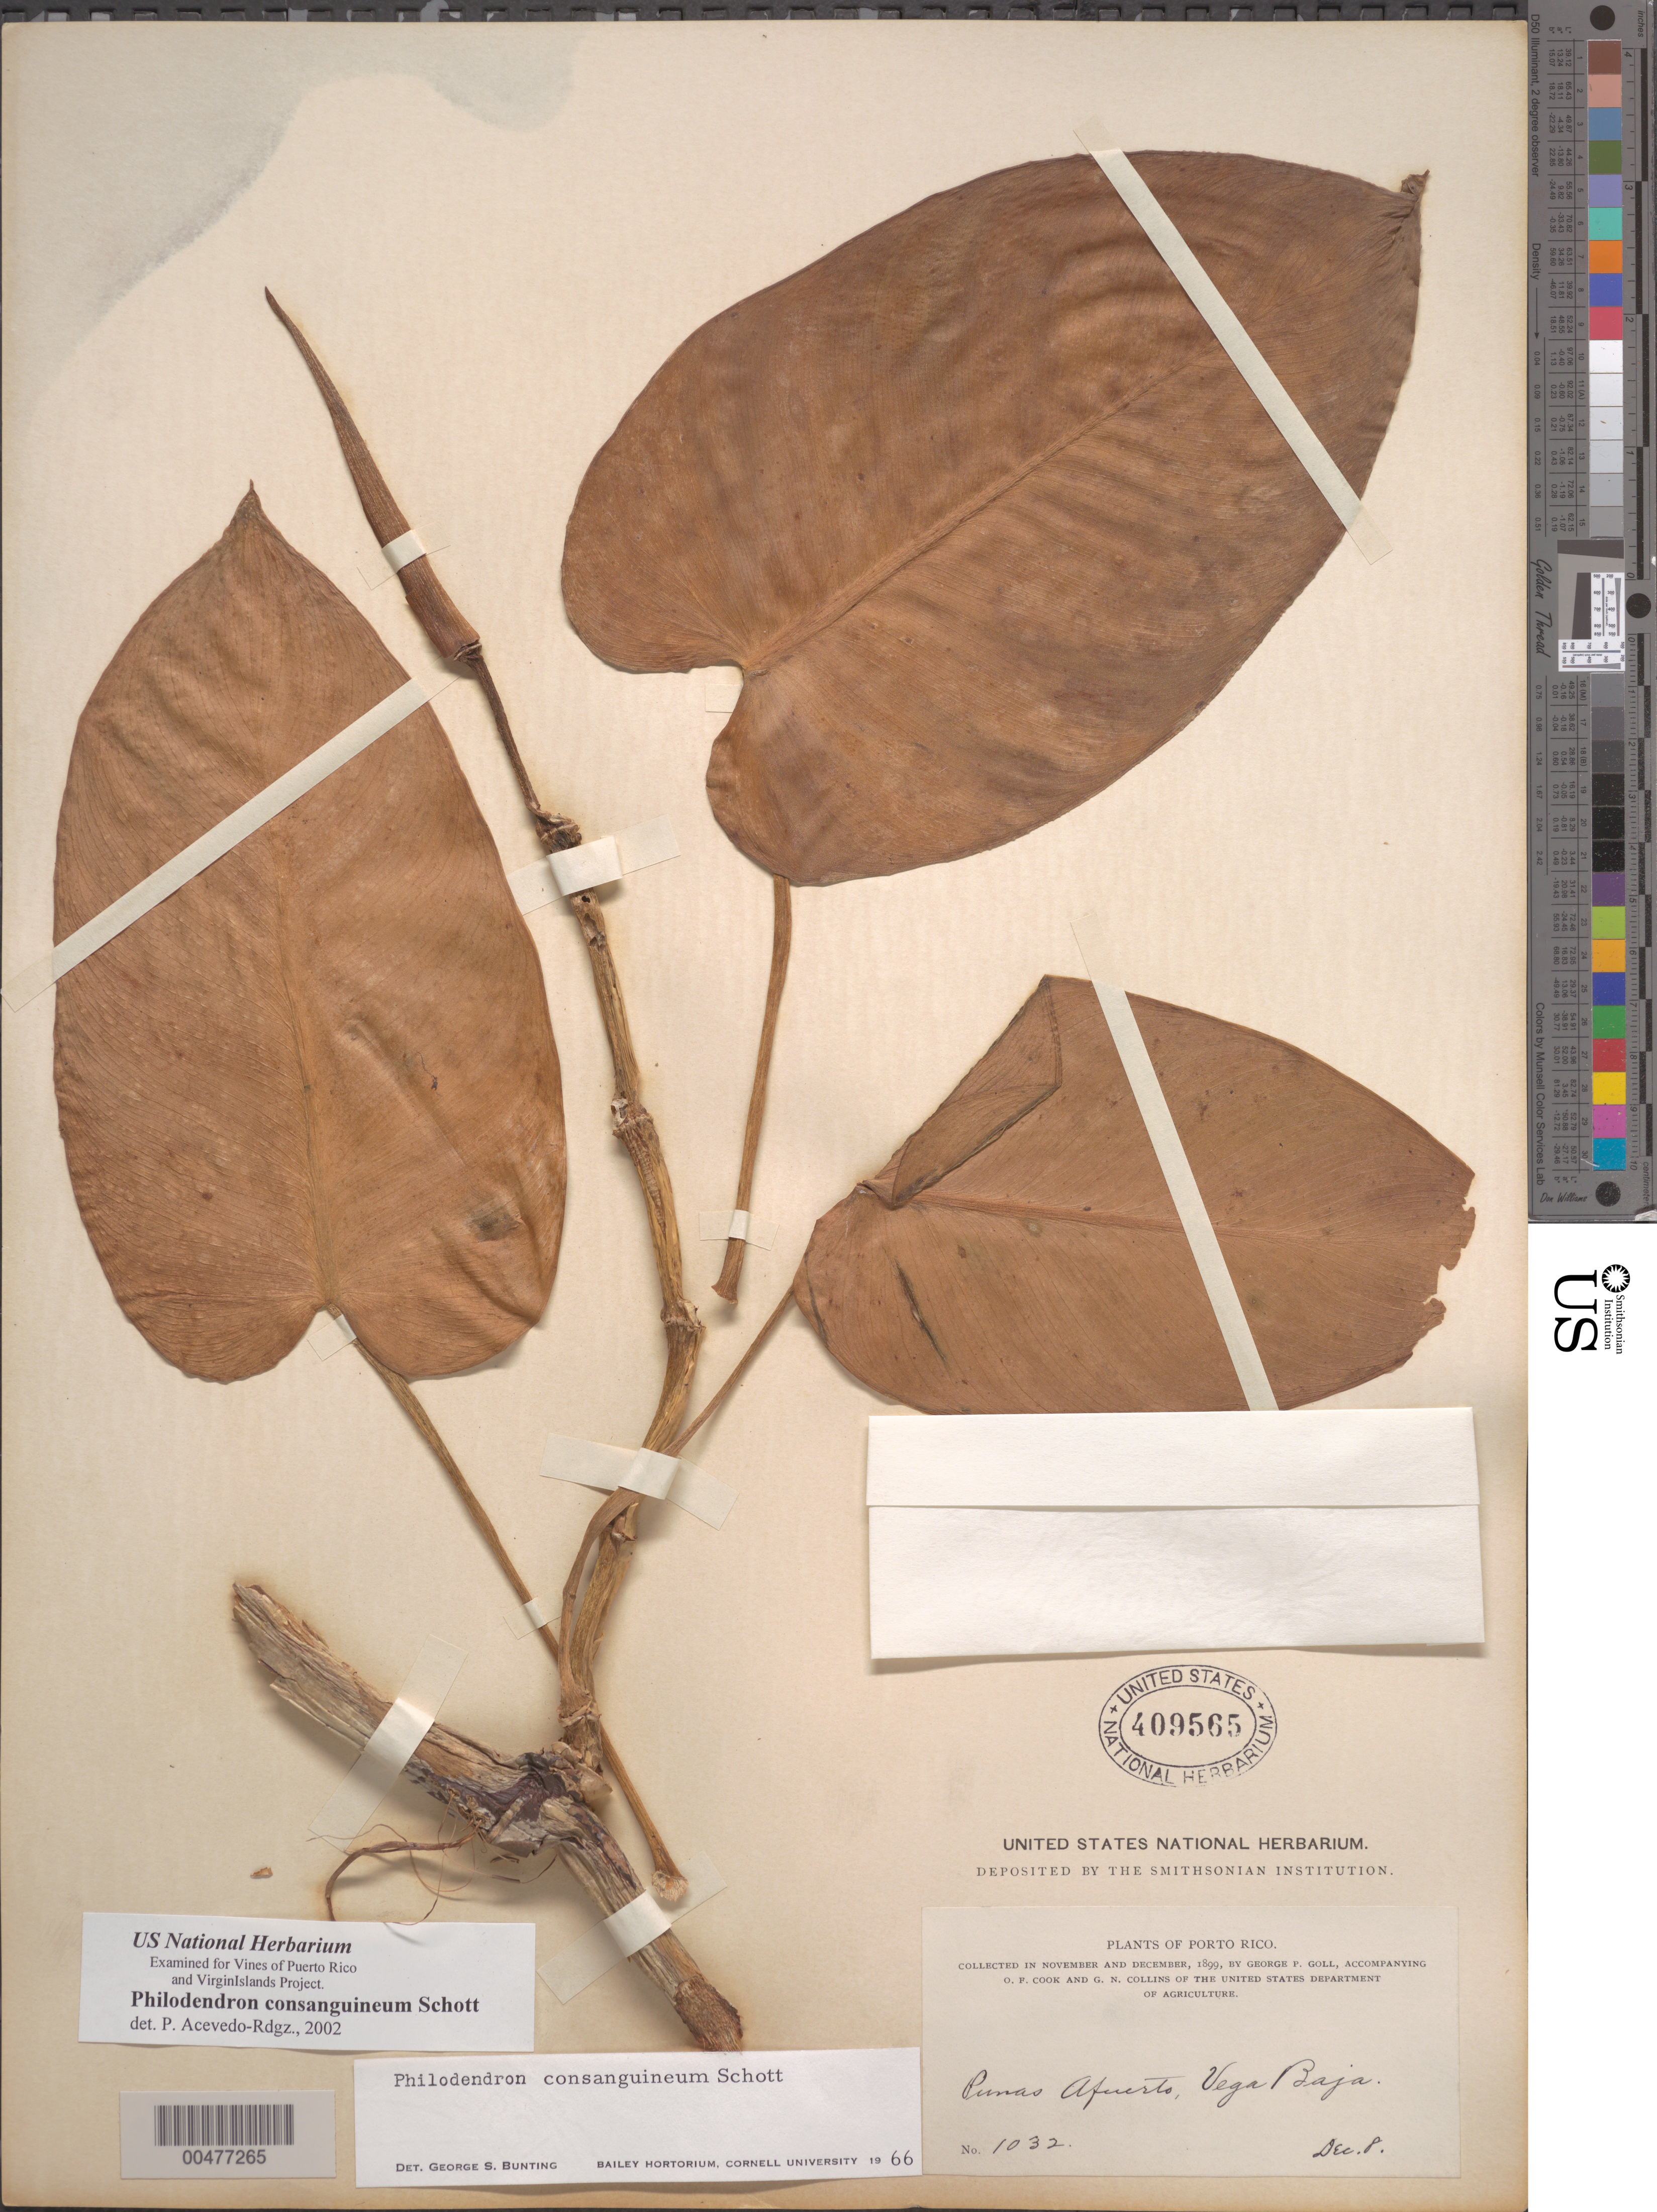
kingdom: Plantae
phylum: Tracheophyta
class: Liliopsida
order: Alismatales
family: Araceae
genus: Philodendron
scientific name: Philodendron consanguineum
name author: Schott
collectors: G. Goll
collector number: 1032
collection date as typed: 08 Dec 1899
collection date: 1899-12-08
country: Puerto Rico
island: Greater Antilles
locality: Punas Afuerto, Vega Baja.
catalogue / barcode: US 409565